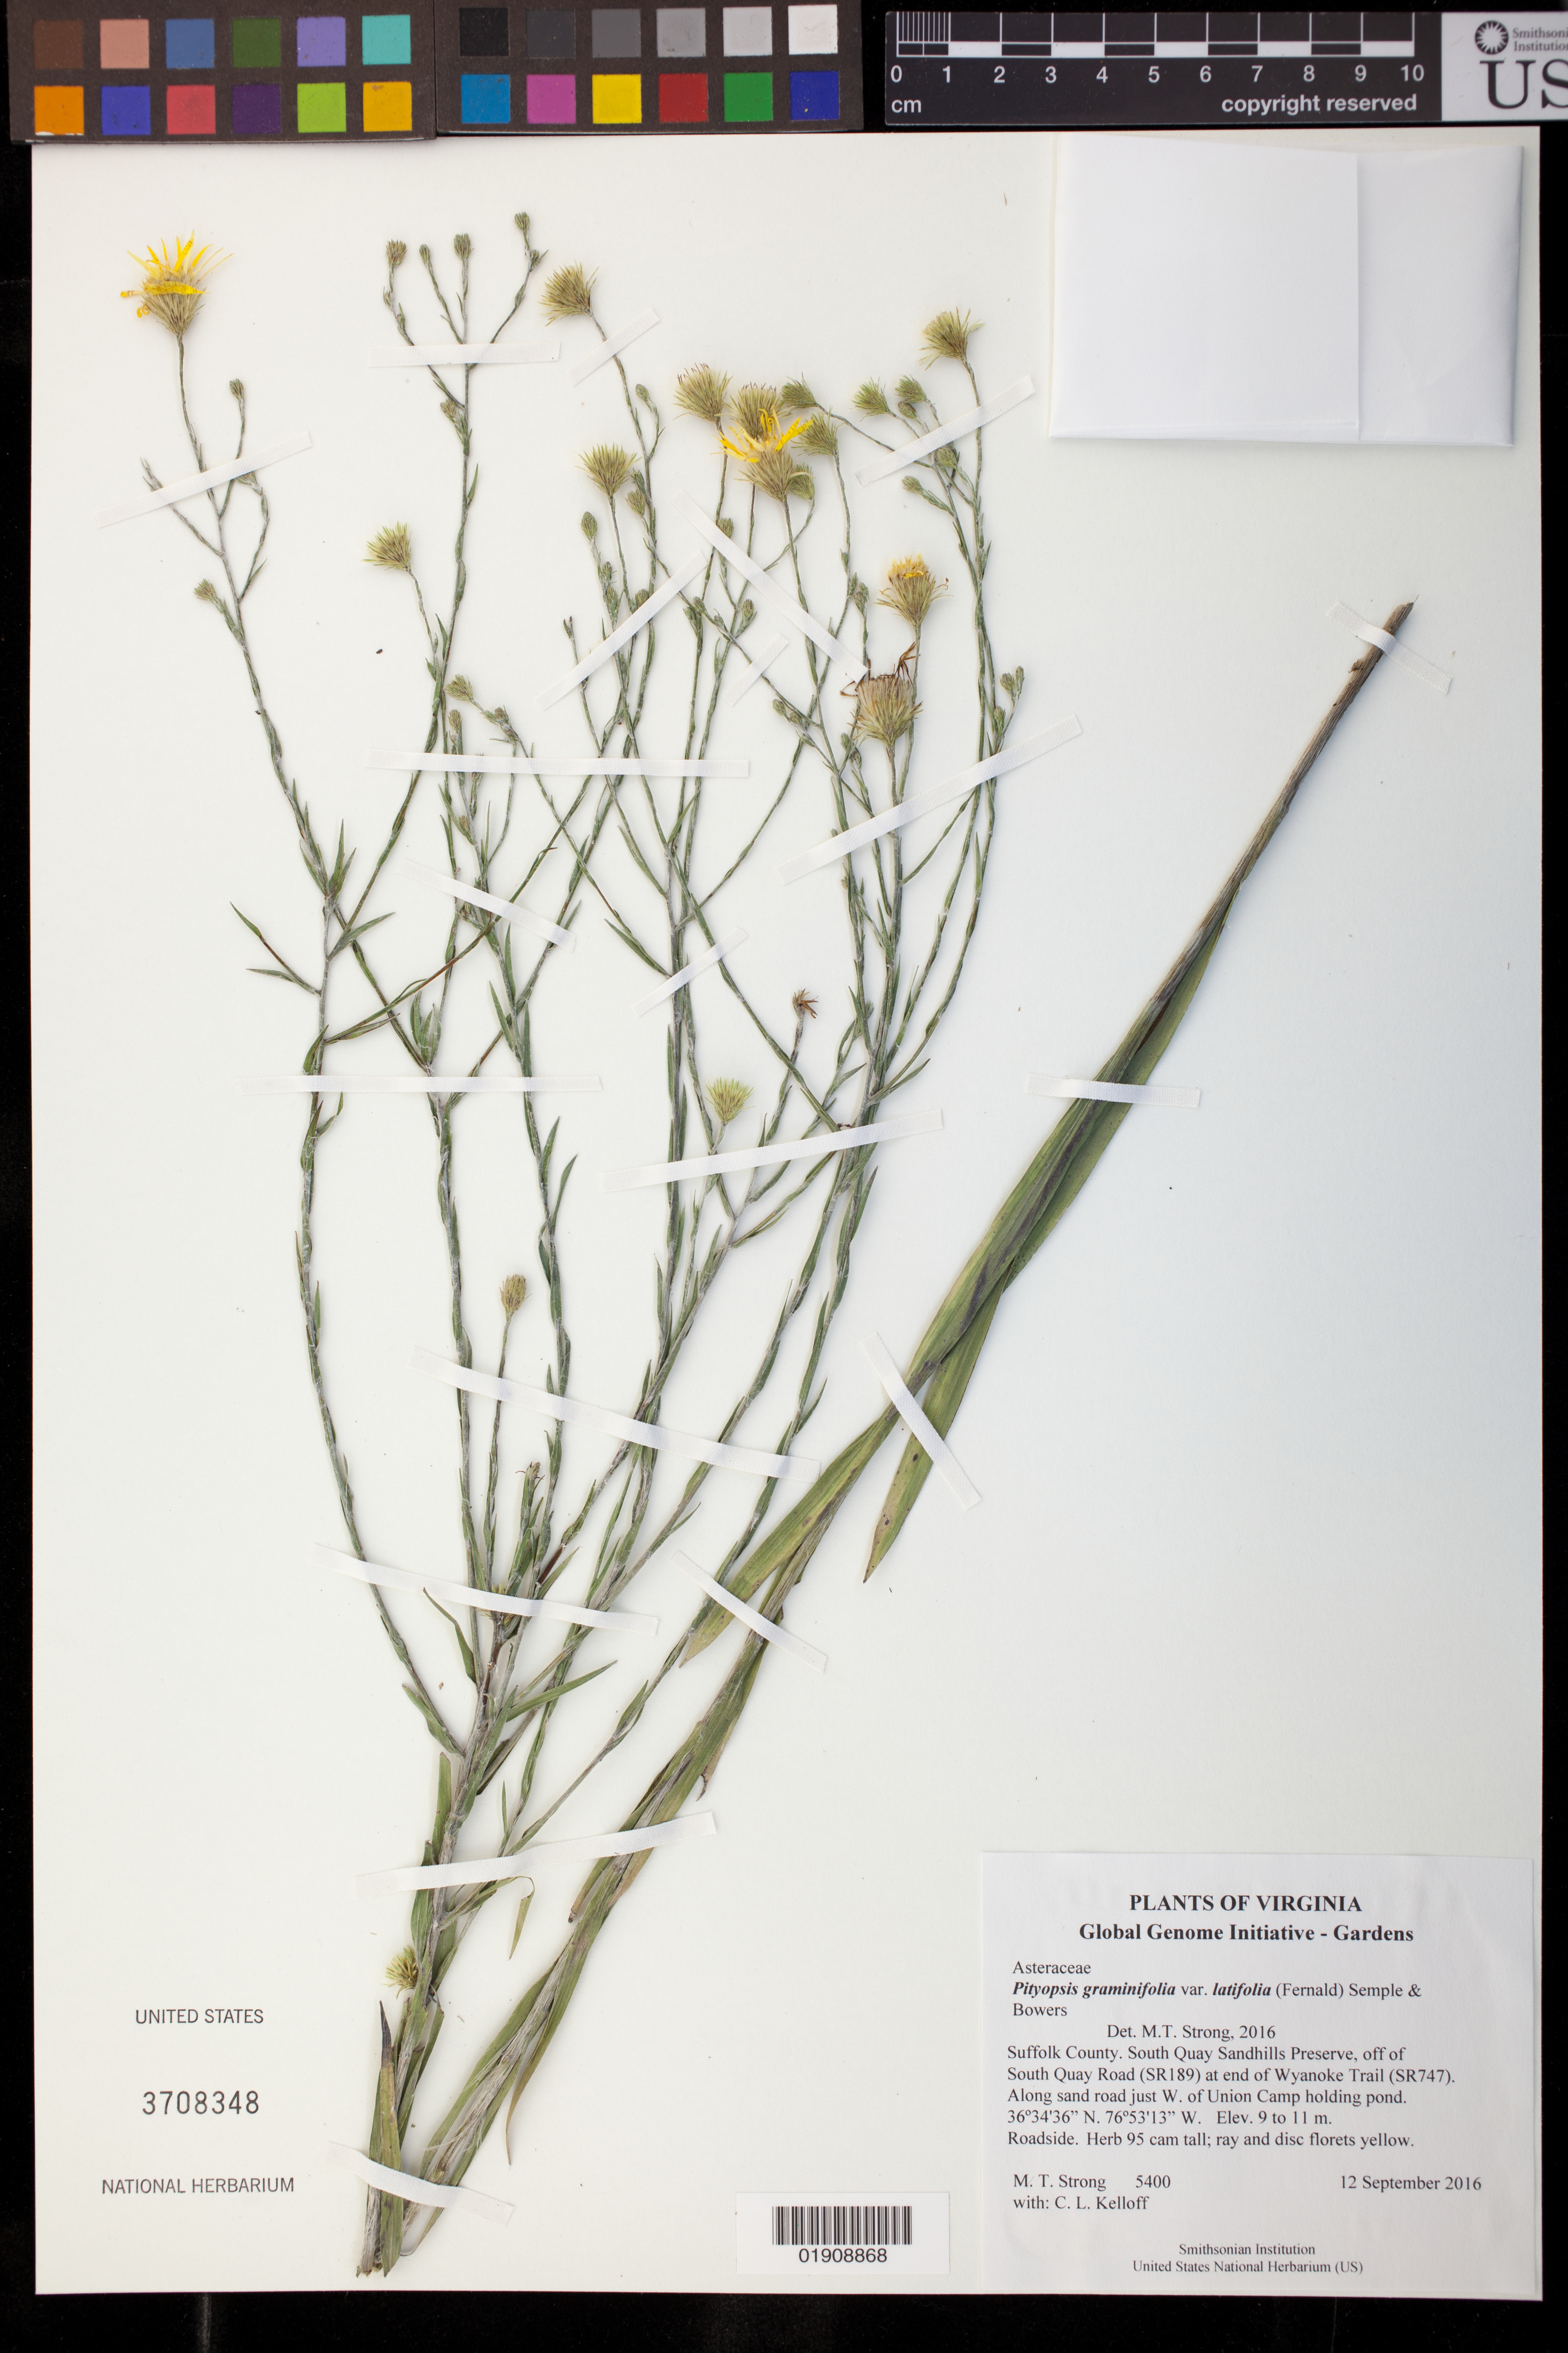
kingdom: Plantae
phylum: Tracheophyta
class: Magnoliopsida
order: Asterales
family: Asteraceae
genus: Pityopsis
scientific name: Pityopsis graminifolia var. latifolia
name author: (Fernald) Semple & Bowers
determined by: Strong, Mark T., (BOT), Smithsonian Institution - National Museum of Natural History (UNITED STATES)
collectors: M. T. Strong & C. L. Kelloff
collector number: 5400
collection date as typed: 12 September 2016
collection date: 2016-09-12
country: United States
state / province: Virginia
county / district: City of Suffolk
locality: South Quay Sandhill Preserve. Off of South Quay Road (SR189) at end of Wyanoke Trail (SR747). Along sand road just W of Union Camp holding pond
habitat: Roadside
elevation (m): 9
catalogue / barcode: US 3708348